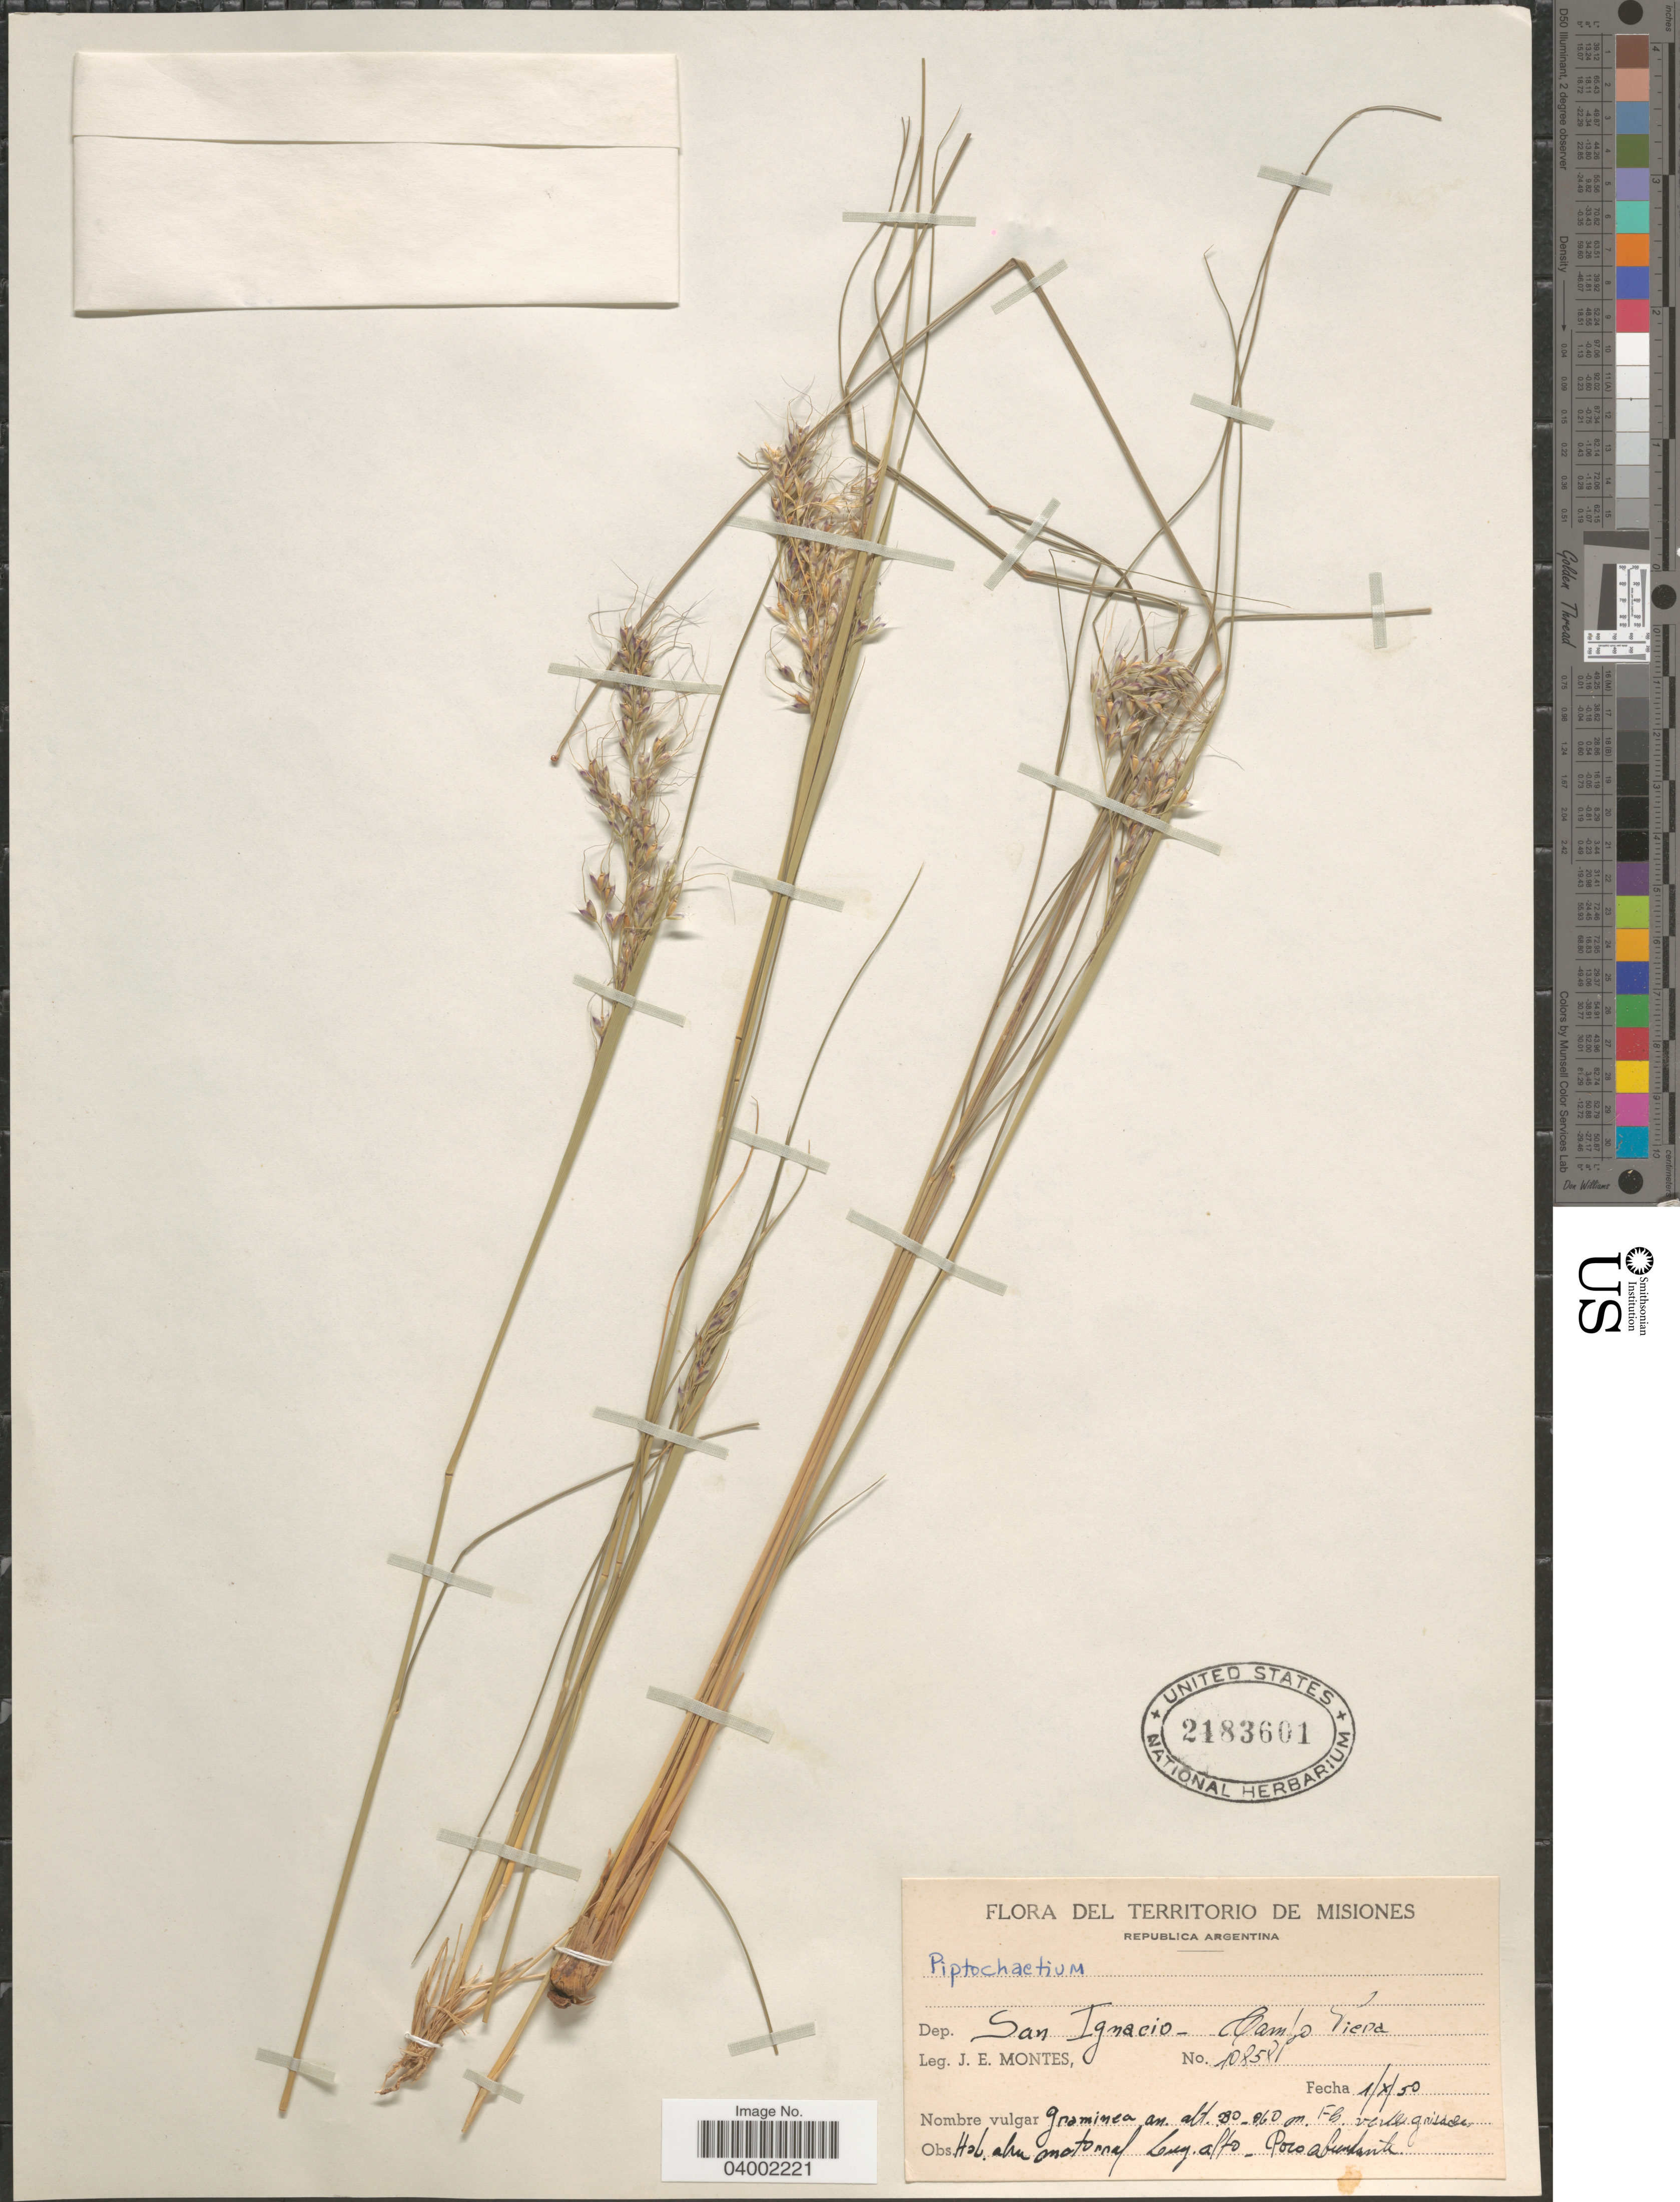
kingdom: Plantae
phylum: Tracheophyta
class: Liliopsida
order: Poales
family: Poaceae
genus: Piptochaetium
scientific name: Piptochaetium stipoides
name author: (Trin. & Rupr.) Hack. & Arechav.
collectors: J. E. Montes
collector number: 108581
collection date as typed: Transcribed d/m/y: 1/10/50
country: Argentina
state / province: Misiones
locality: Territorio de Misiones. Republica Argentina. Dep. San Ignacio - Campo Viera.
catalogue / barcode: US 2183601